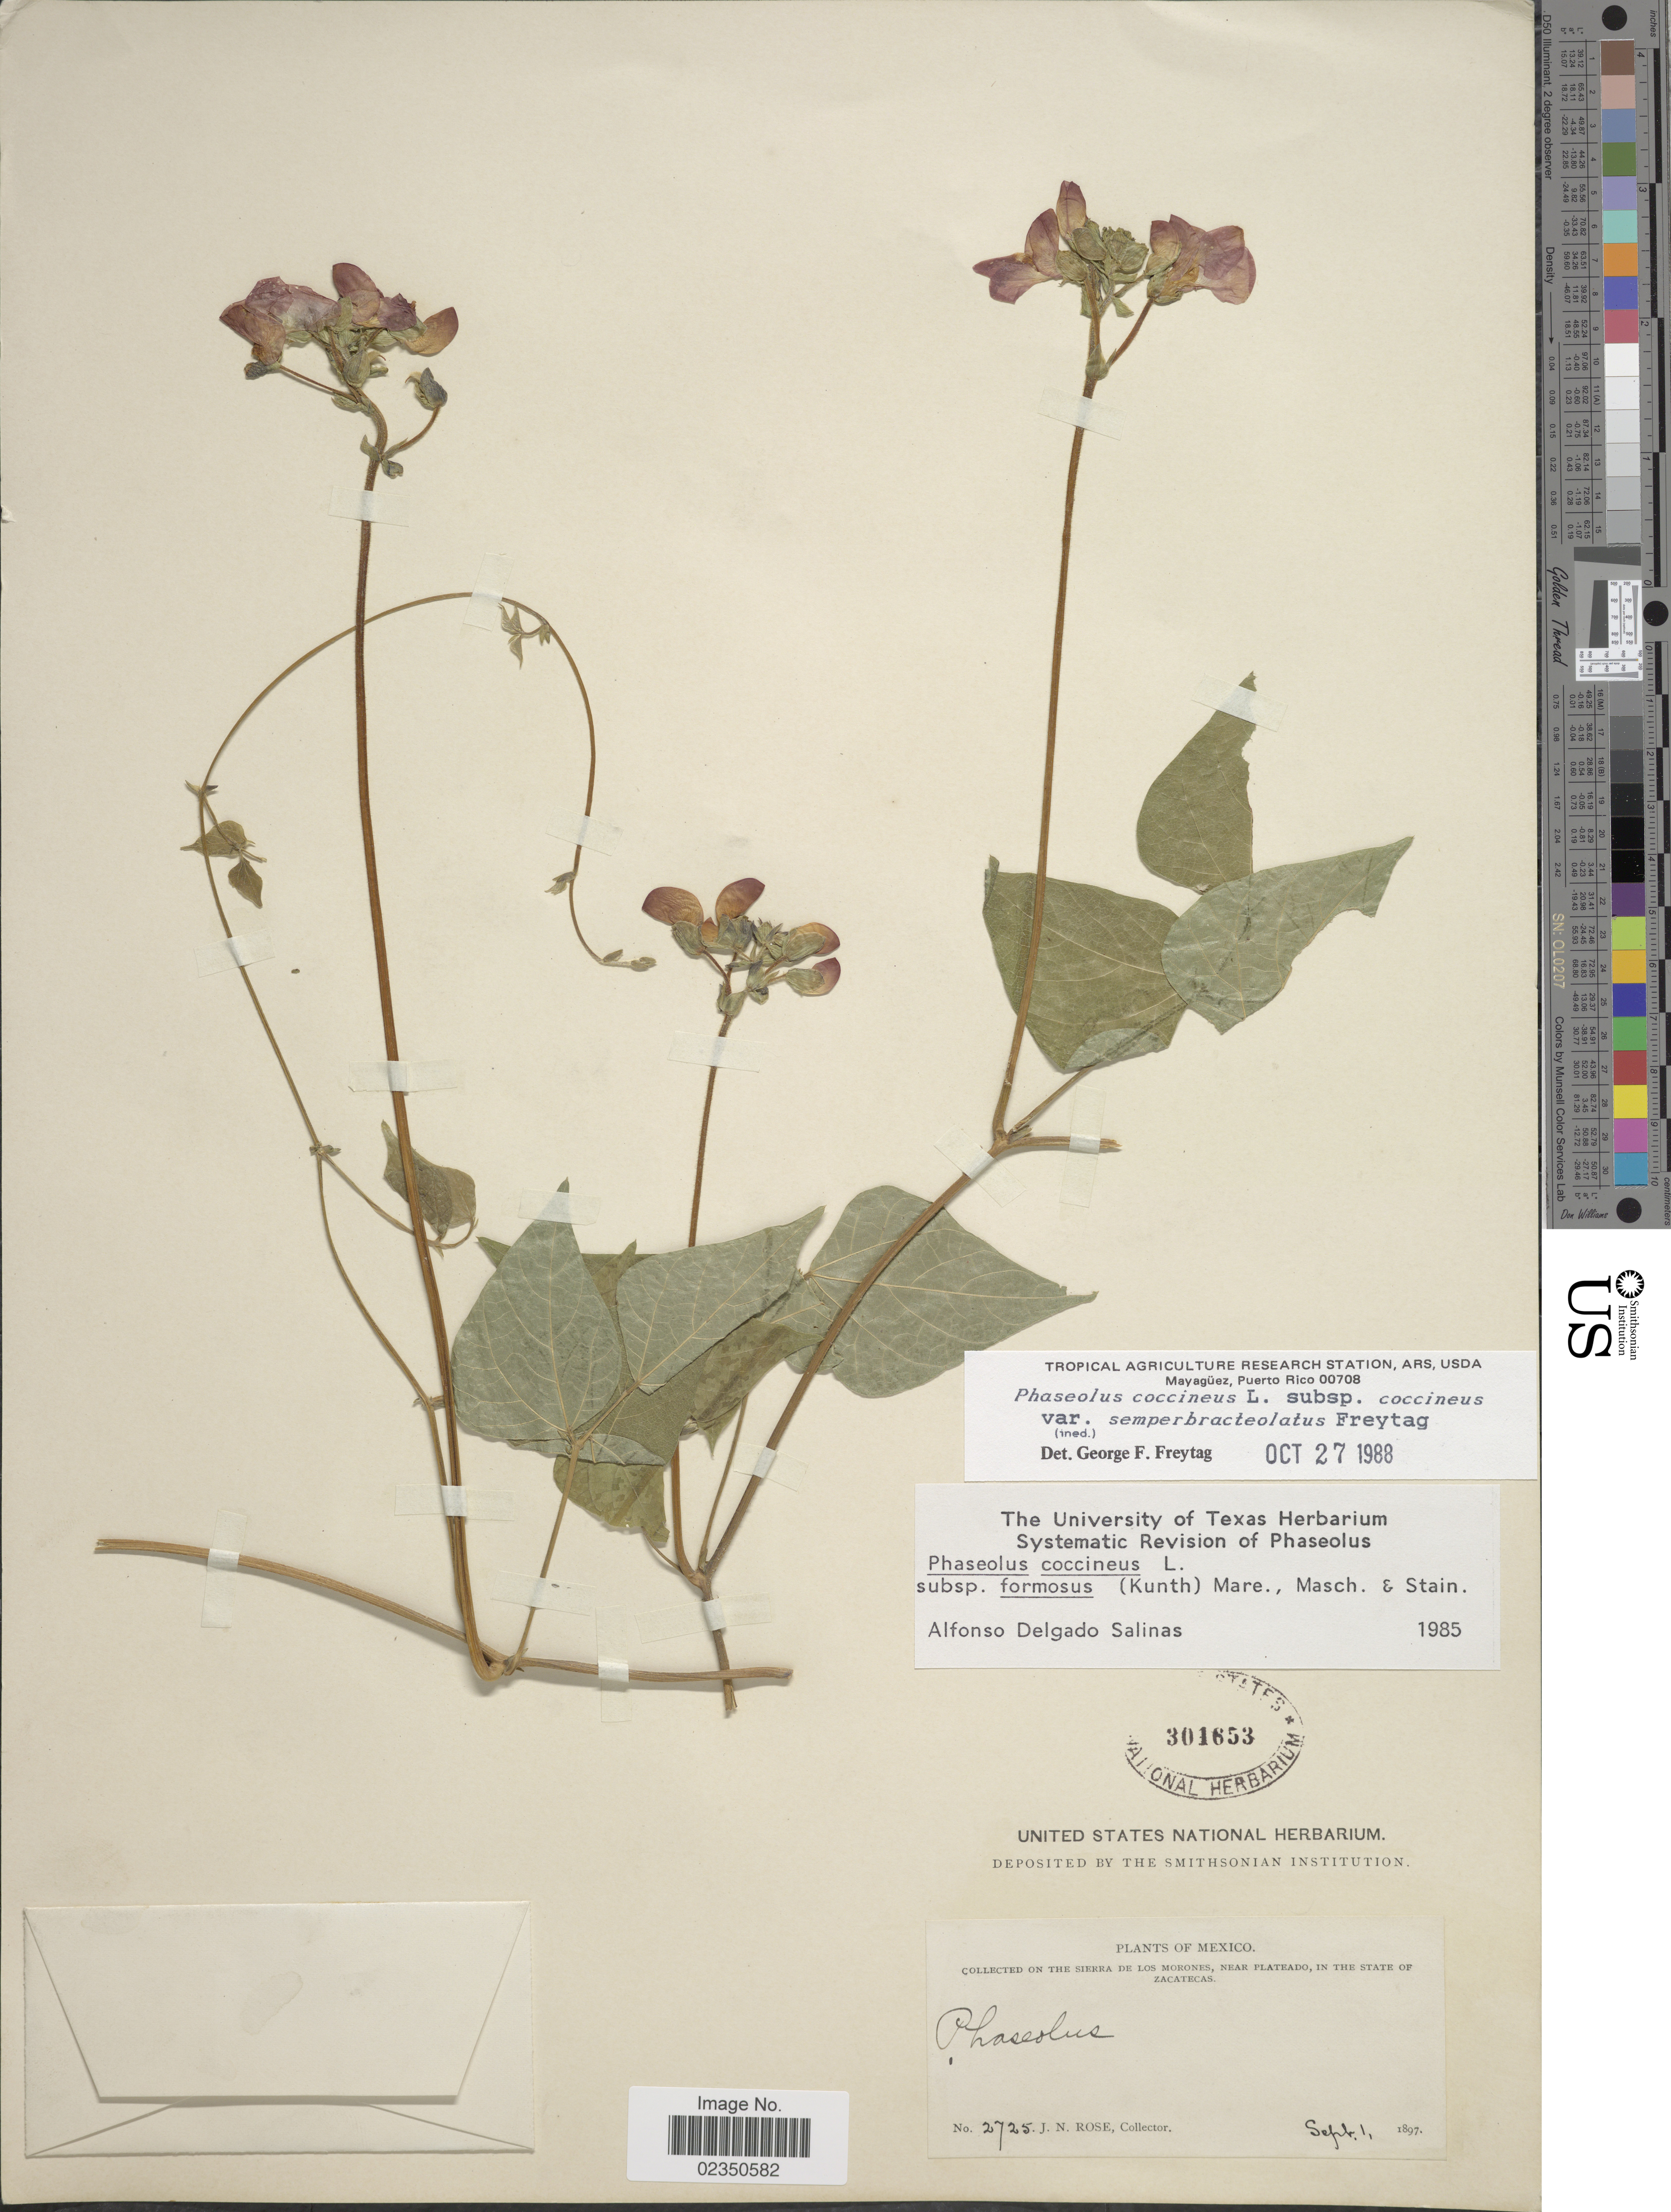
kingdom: Plantae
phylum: Tracheophyta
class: Magnoliopsida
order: Fabales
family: Fabaceae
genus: Phaseolus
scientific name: Phaseolus coccineus var. semperbracteolatus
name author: Freytag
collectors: J. N. Rose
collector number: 2725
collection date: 1897-09-01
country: Mexico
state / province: Zacatecas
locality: On the Sierra de los Morones, near Plateado.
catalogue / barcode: US 301653